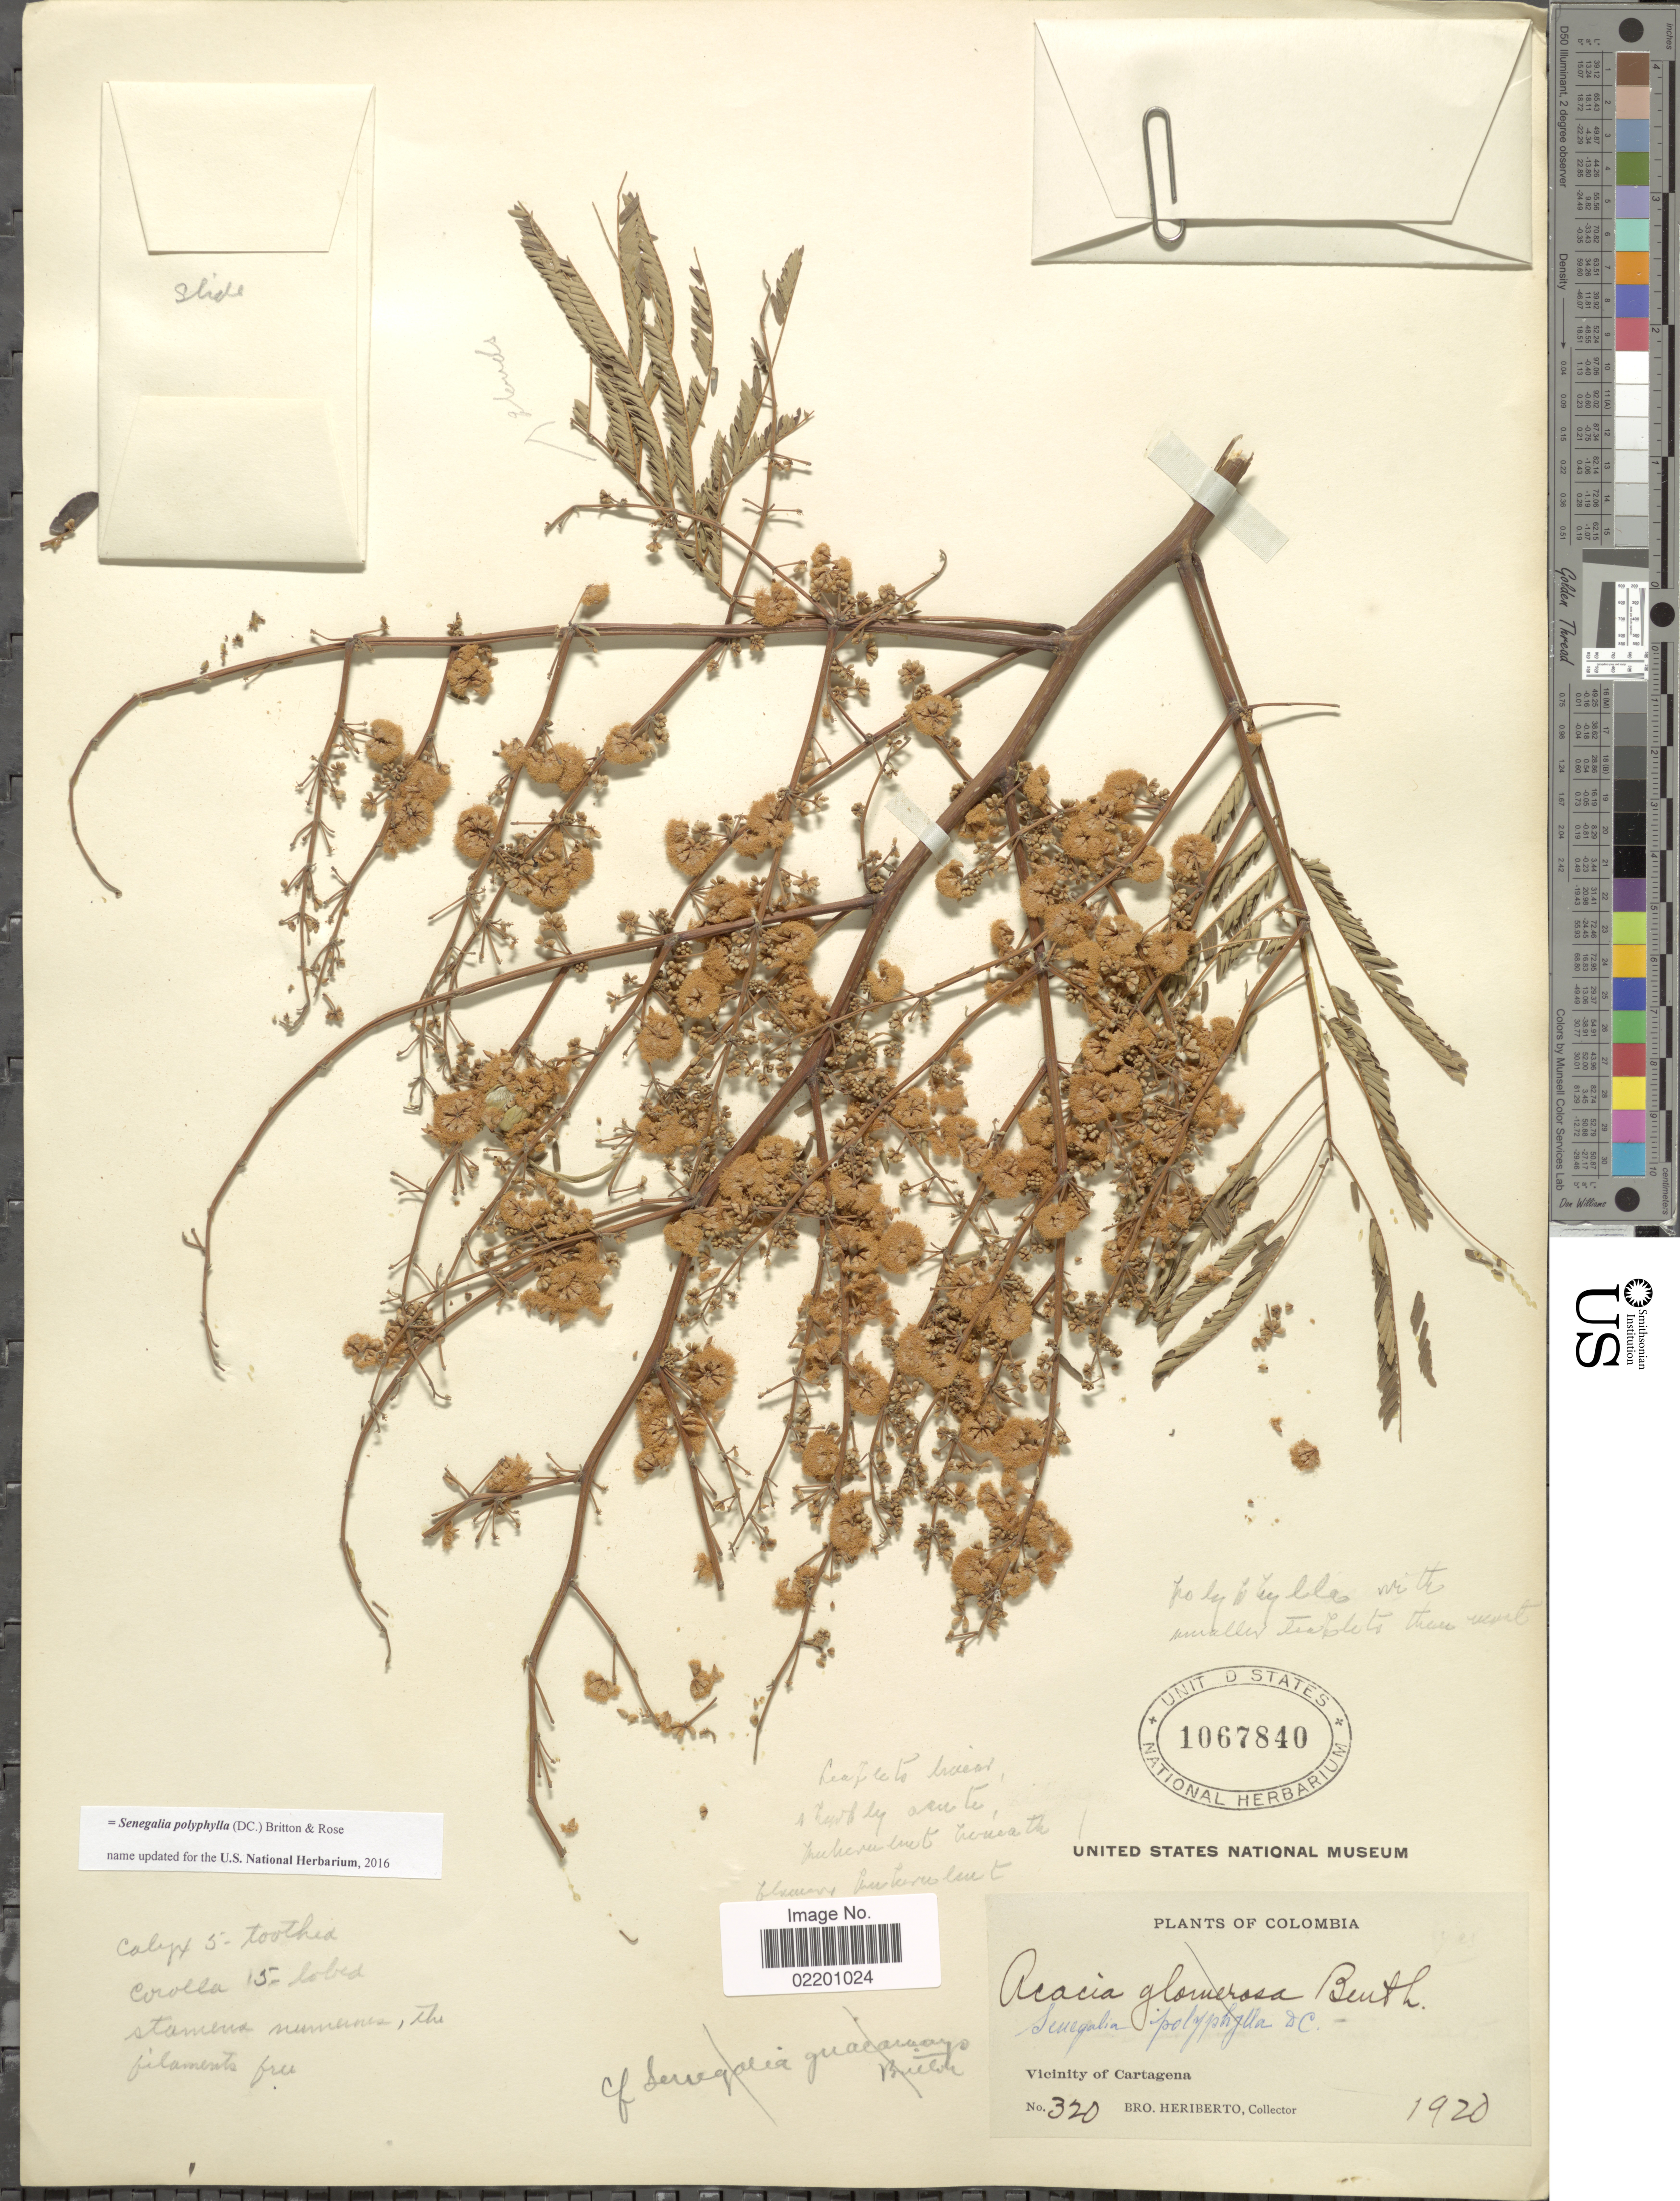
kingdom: Plantae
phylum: Tracheophyta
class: Magnoliopsida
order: Fabales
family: Fabaceae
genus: Senegalia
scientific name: Senegalia loretensis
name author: (J.F. Macbr.) Seigler & Ebinger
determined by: Santos, V. Terra dos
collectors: B. Heriberto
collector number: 320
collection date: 1920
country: Colombia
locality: Vicinity of Cartagena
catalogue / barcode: US 1067840